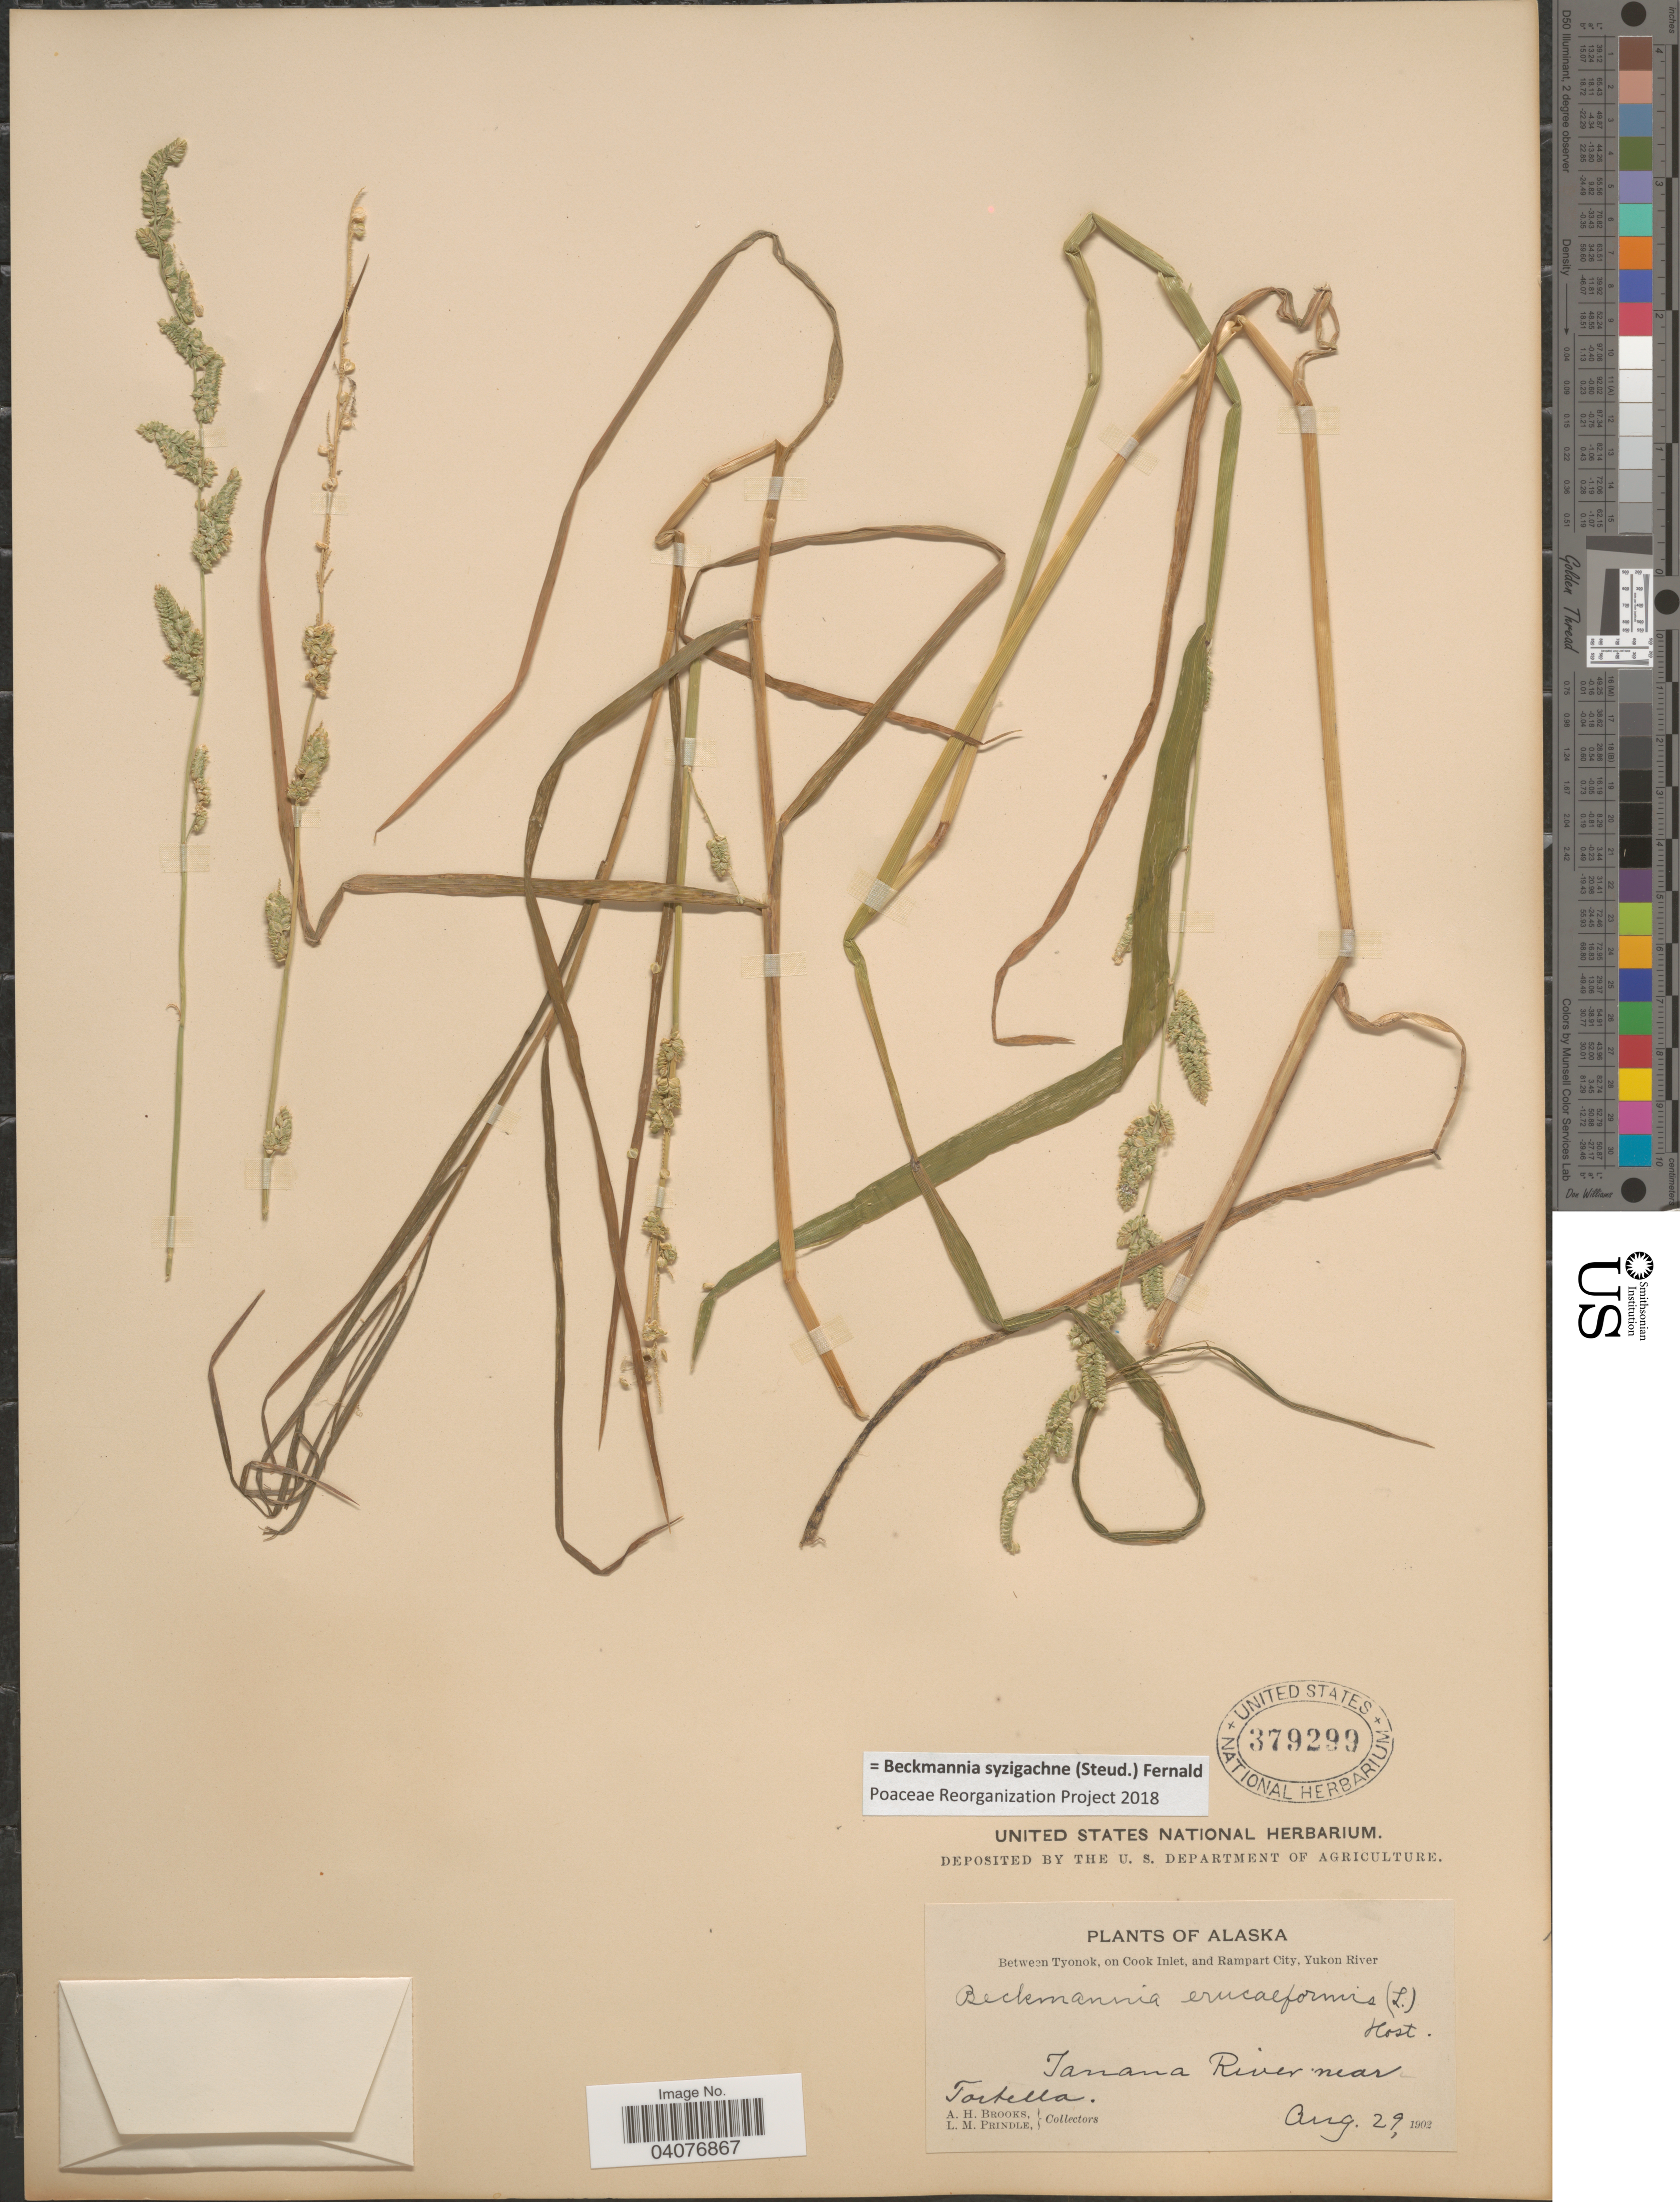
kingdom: Plantae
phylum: Tracheophyta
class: Liliopsida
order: Poales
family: Poaceae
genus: Beckmannia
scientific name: Beckmannia syzigachne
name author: (Steud.) Fernald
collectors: A. Brooks & L. Prindle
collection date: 1902-08-29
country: United States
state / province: Alaska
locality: Between Tyonok, on Cook Inlet, and Rampart City, Yukon River. Tanana River near Tortella.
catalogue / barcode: US 379290